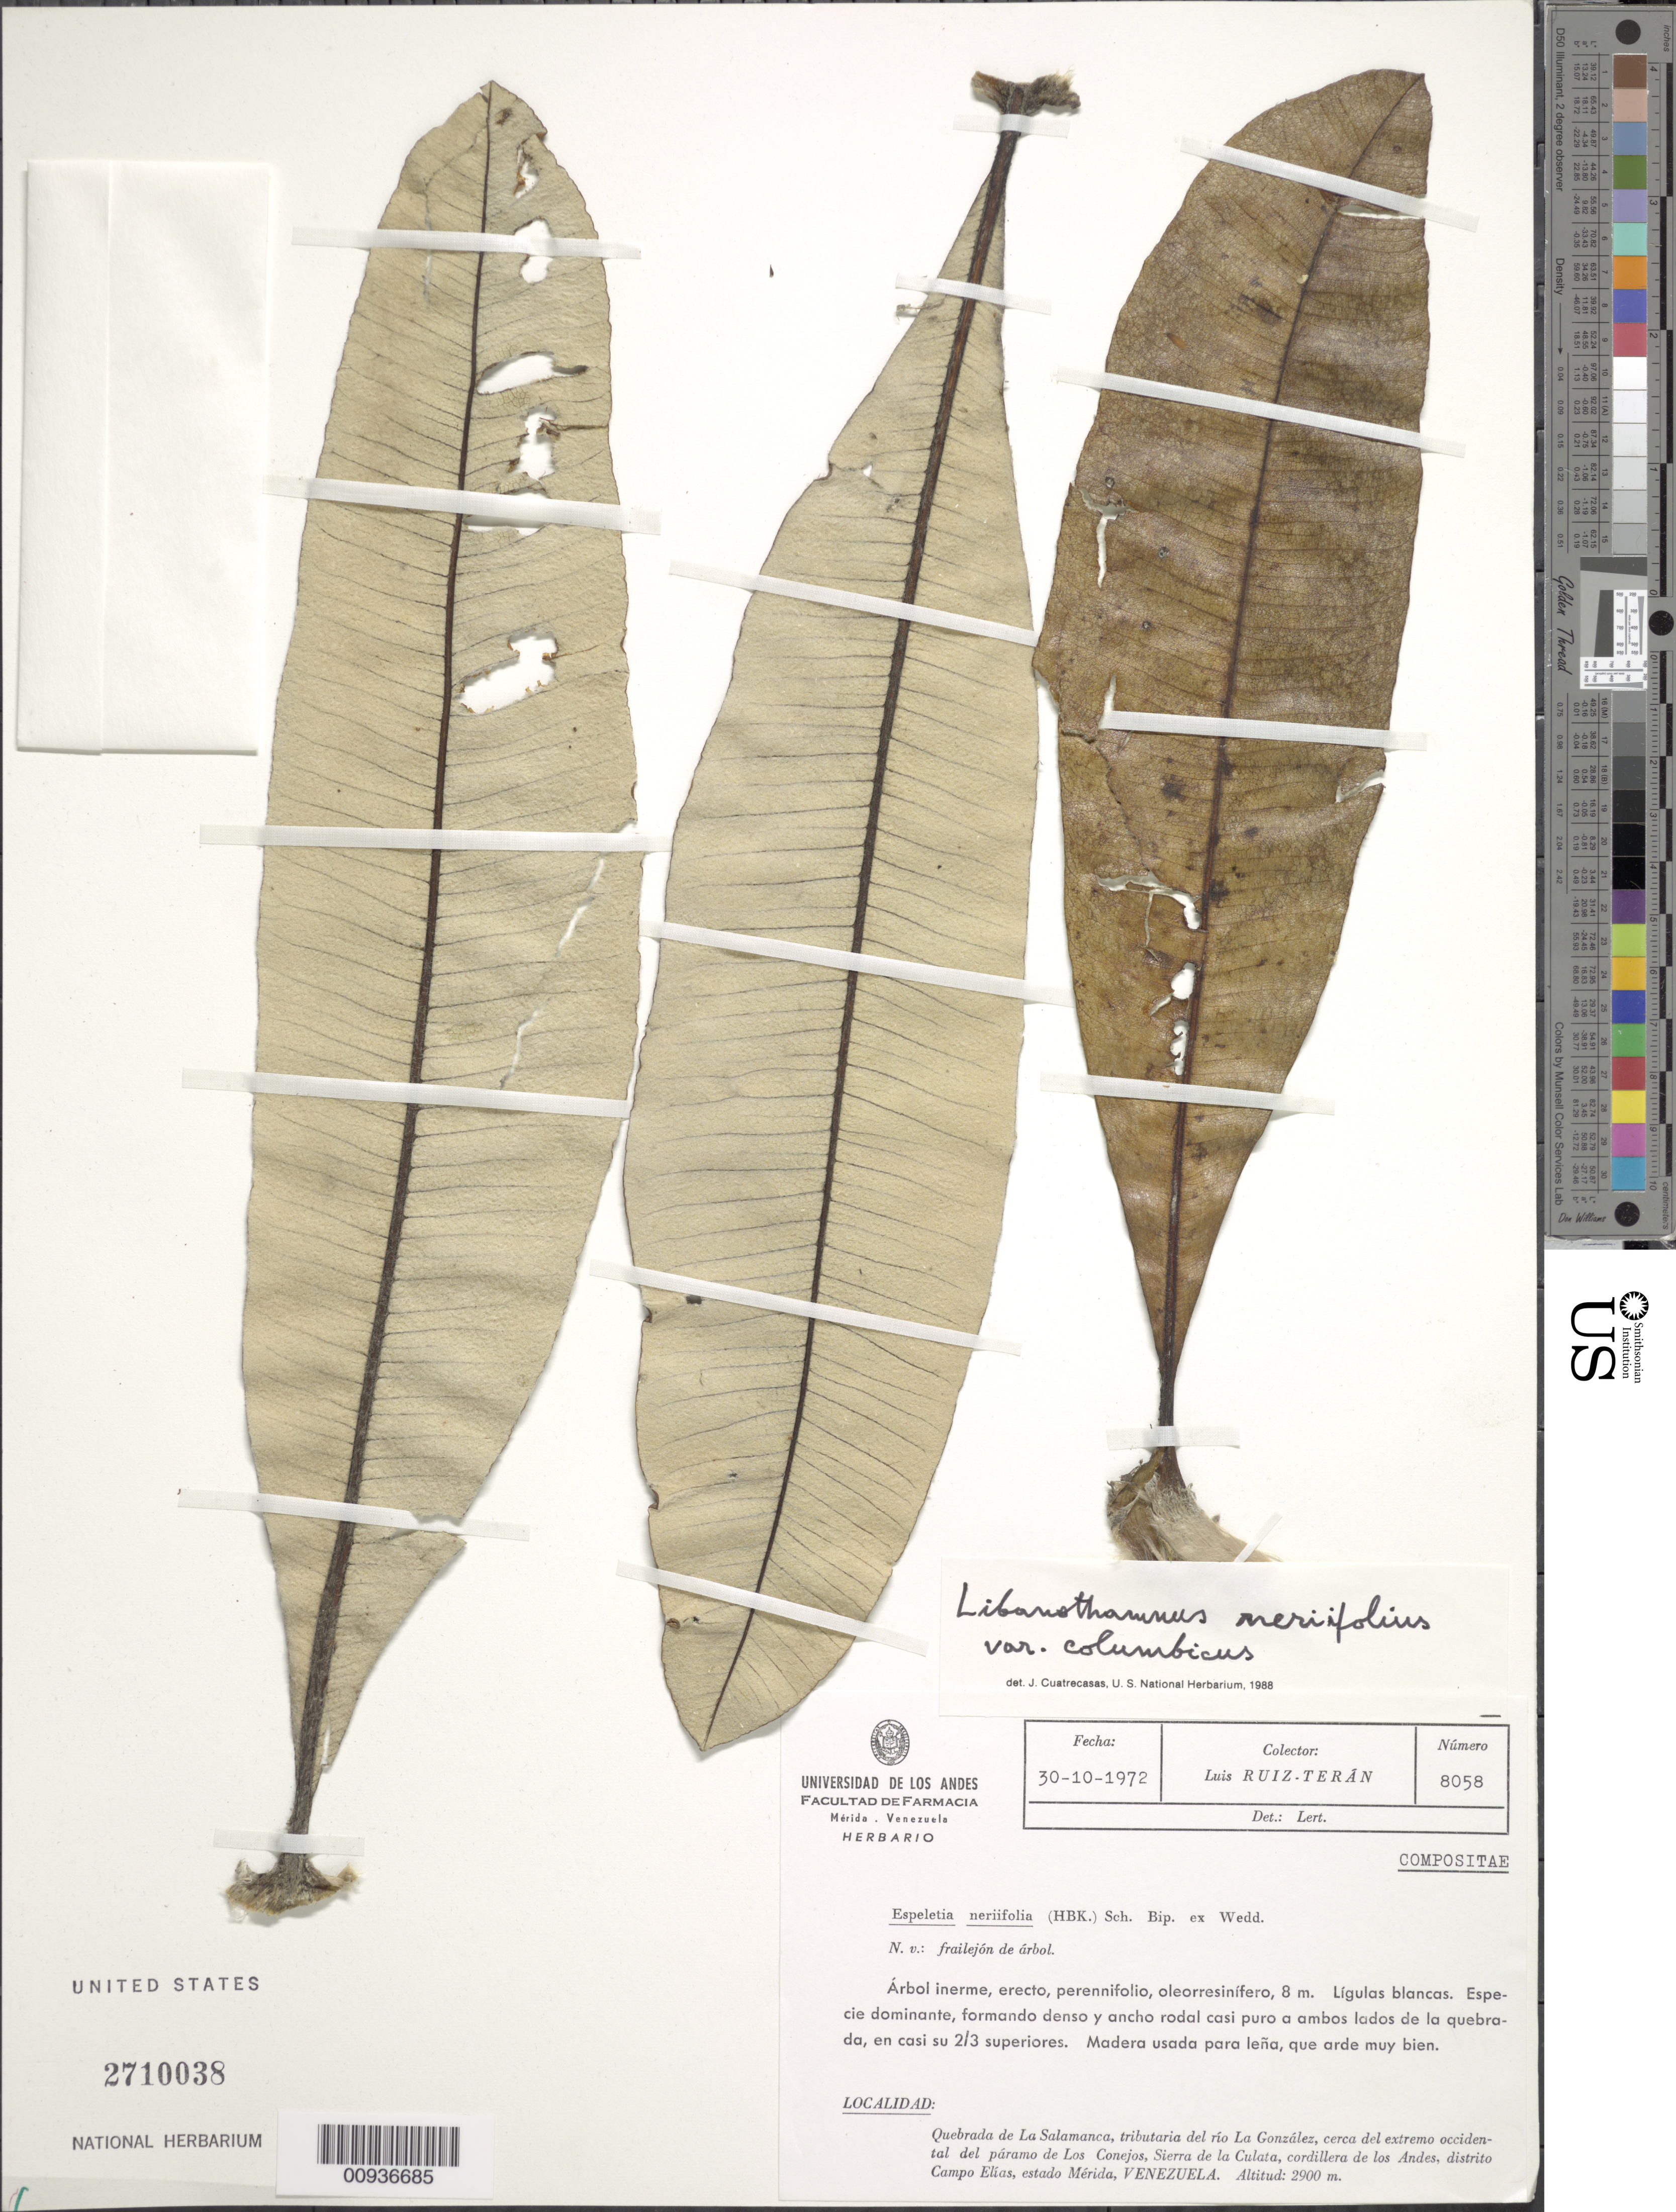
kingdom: Plantae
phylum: Tracheophyta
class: Magnoliopsida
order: Asterales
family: Asteraceae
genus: Libanothamnus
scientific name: Libanothamnus neriifolius var. columbicus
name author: (Cuatrec.) Cuatrec.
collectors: L. Teran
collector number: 8058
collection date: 1972-10-30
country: Venezuela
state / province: Mérida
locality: Quebrada de La Salamanca, tributaria del rio La Gonzalez, cerca del extremo occidental del paramo de Los Conejos, Sierra de la Culata, Cordillera de los Andes, Distrito Campo Elias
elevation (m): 2900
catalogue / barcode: US 2710038